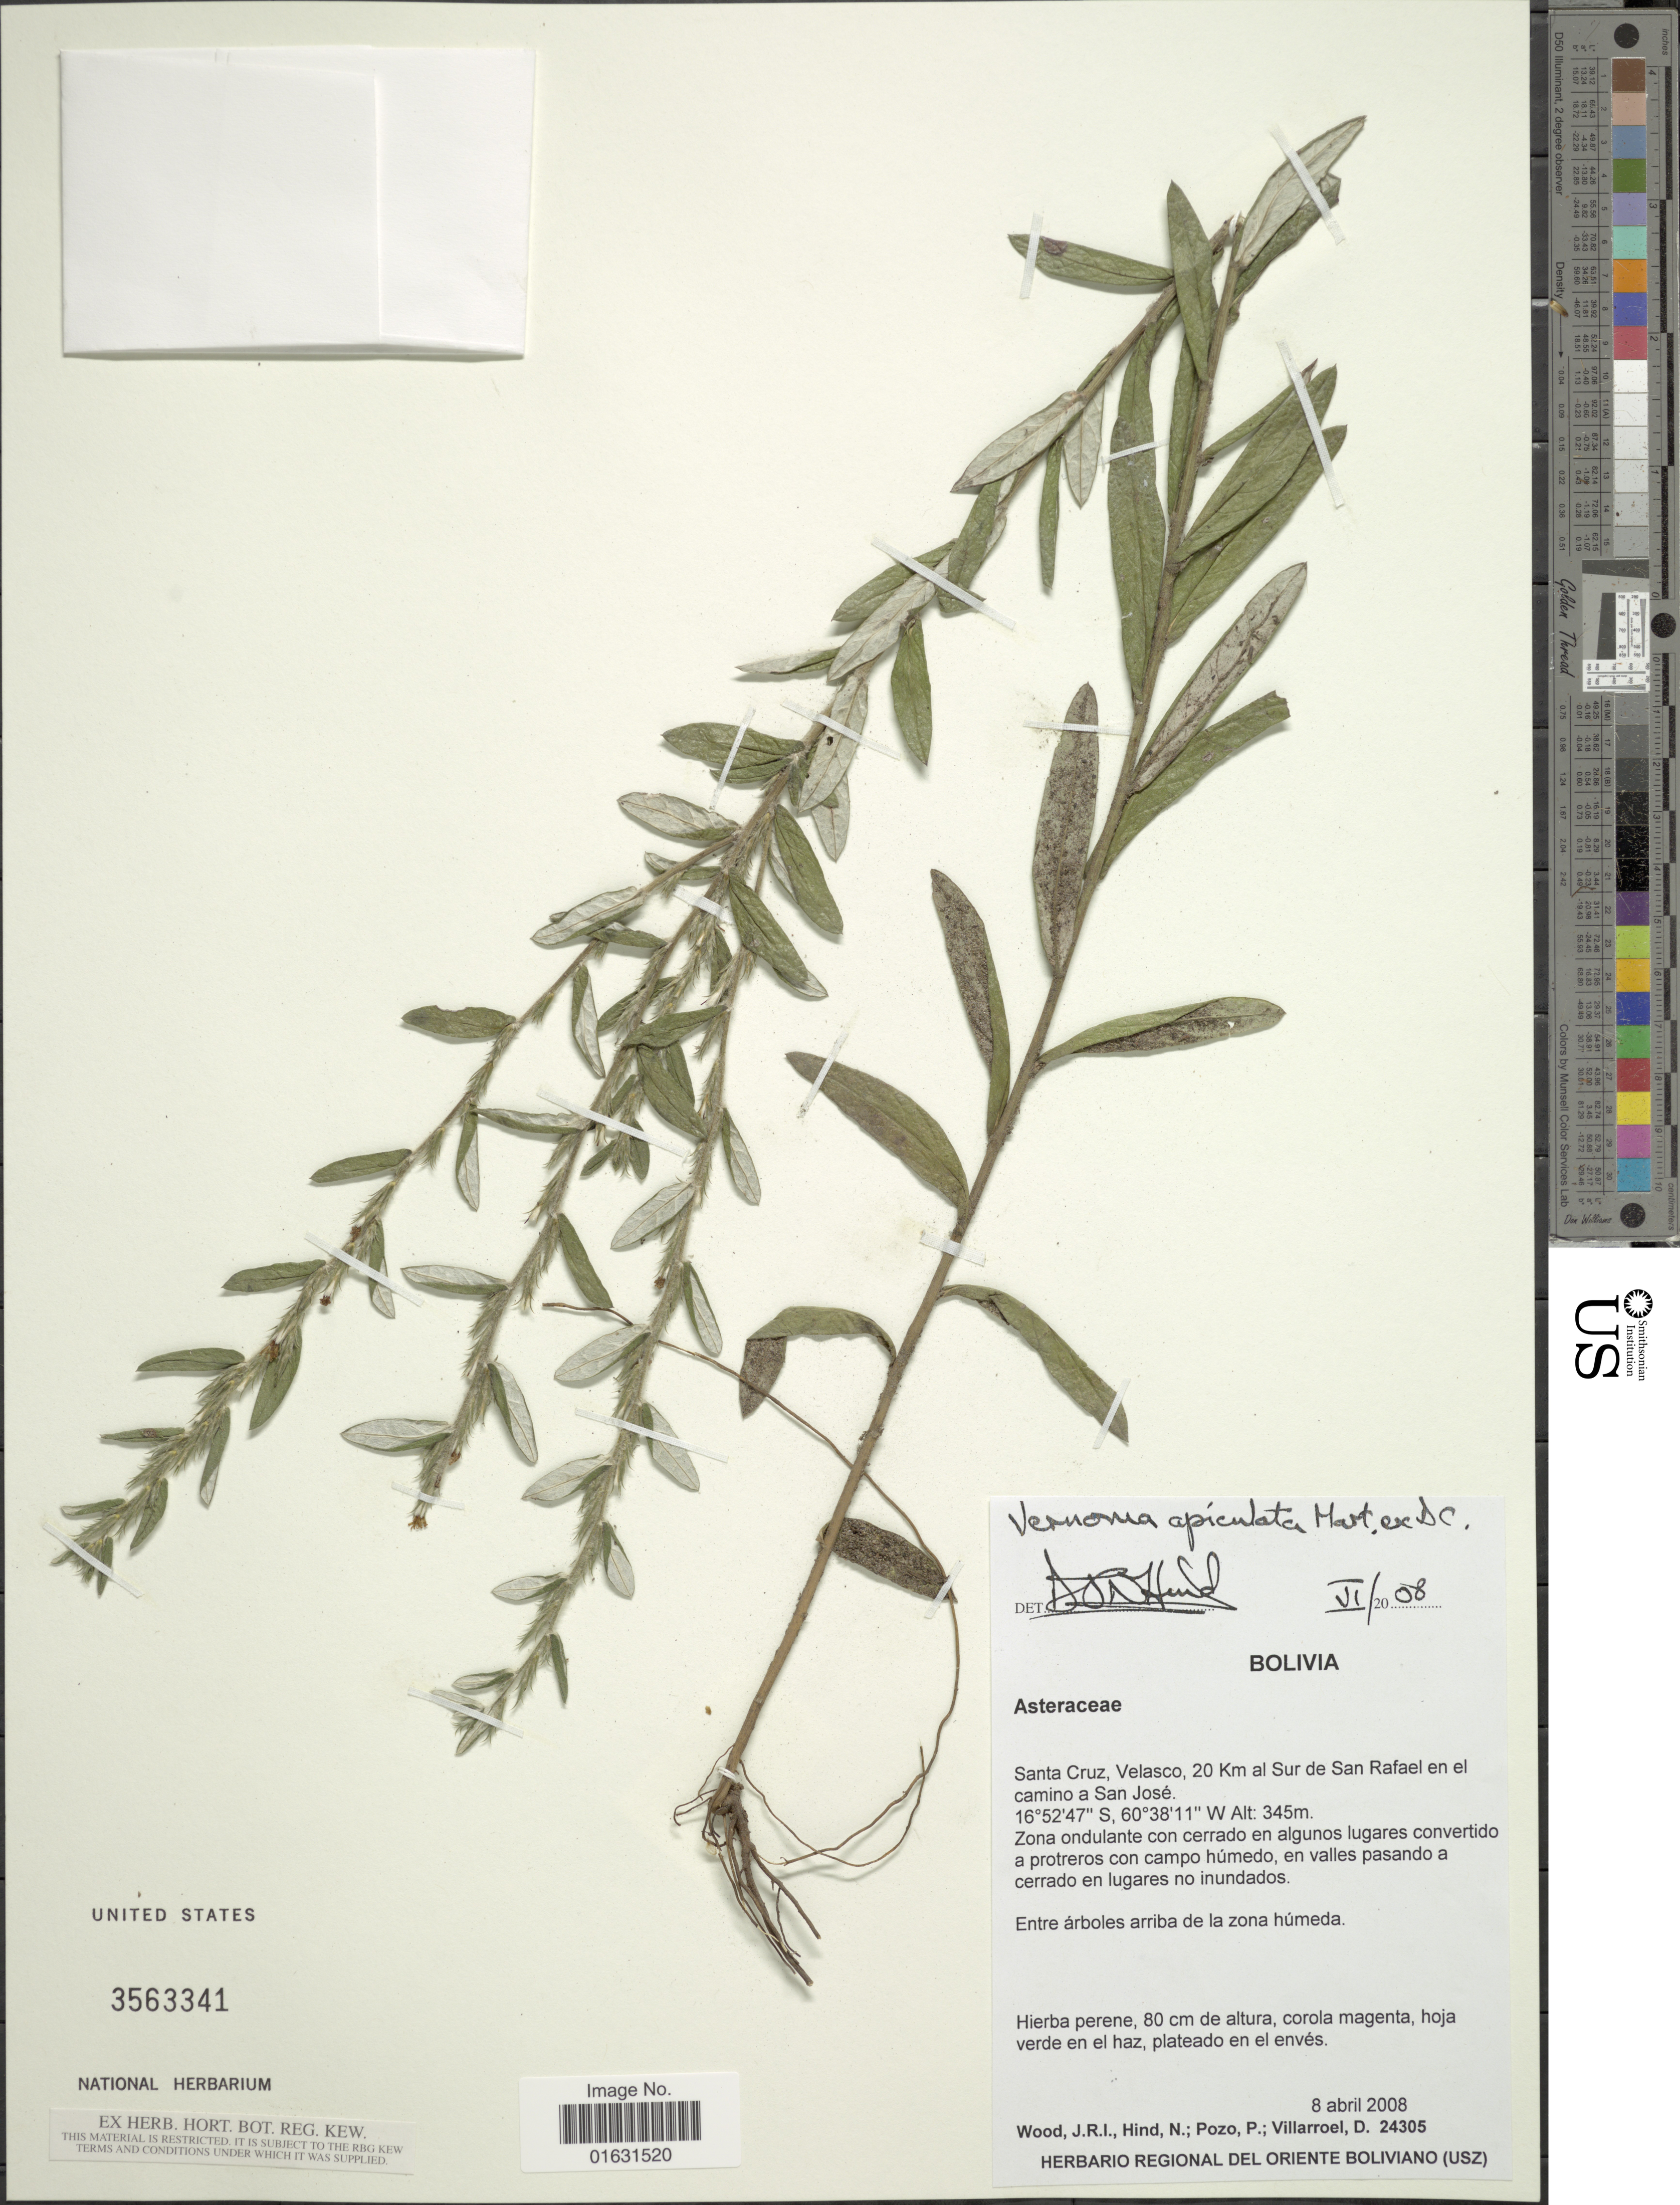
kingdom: Plantae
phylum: Tracheophyta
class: Magnoliopsida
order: Asterales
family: Asteraceae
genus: Stenocephalum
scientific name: Stenocephalum apiculatum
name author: (Mart.) Sch. Bip.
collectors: J. R. I. Wood, N. Hind, P. Pozo & D. Villarroel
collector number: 24305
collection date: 2008-04-08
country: Argentina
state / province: Santa Cruz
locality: Velasco, 20 km al Sur de San Rafael en el camino a San Jose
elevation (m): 345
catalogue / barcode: US 3563341